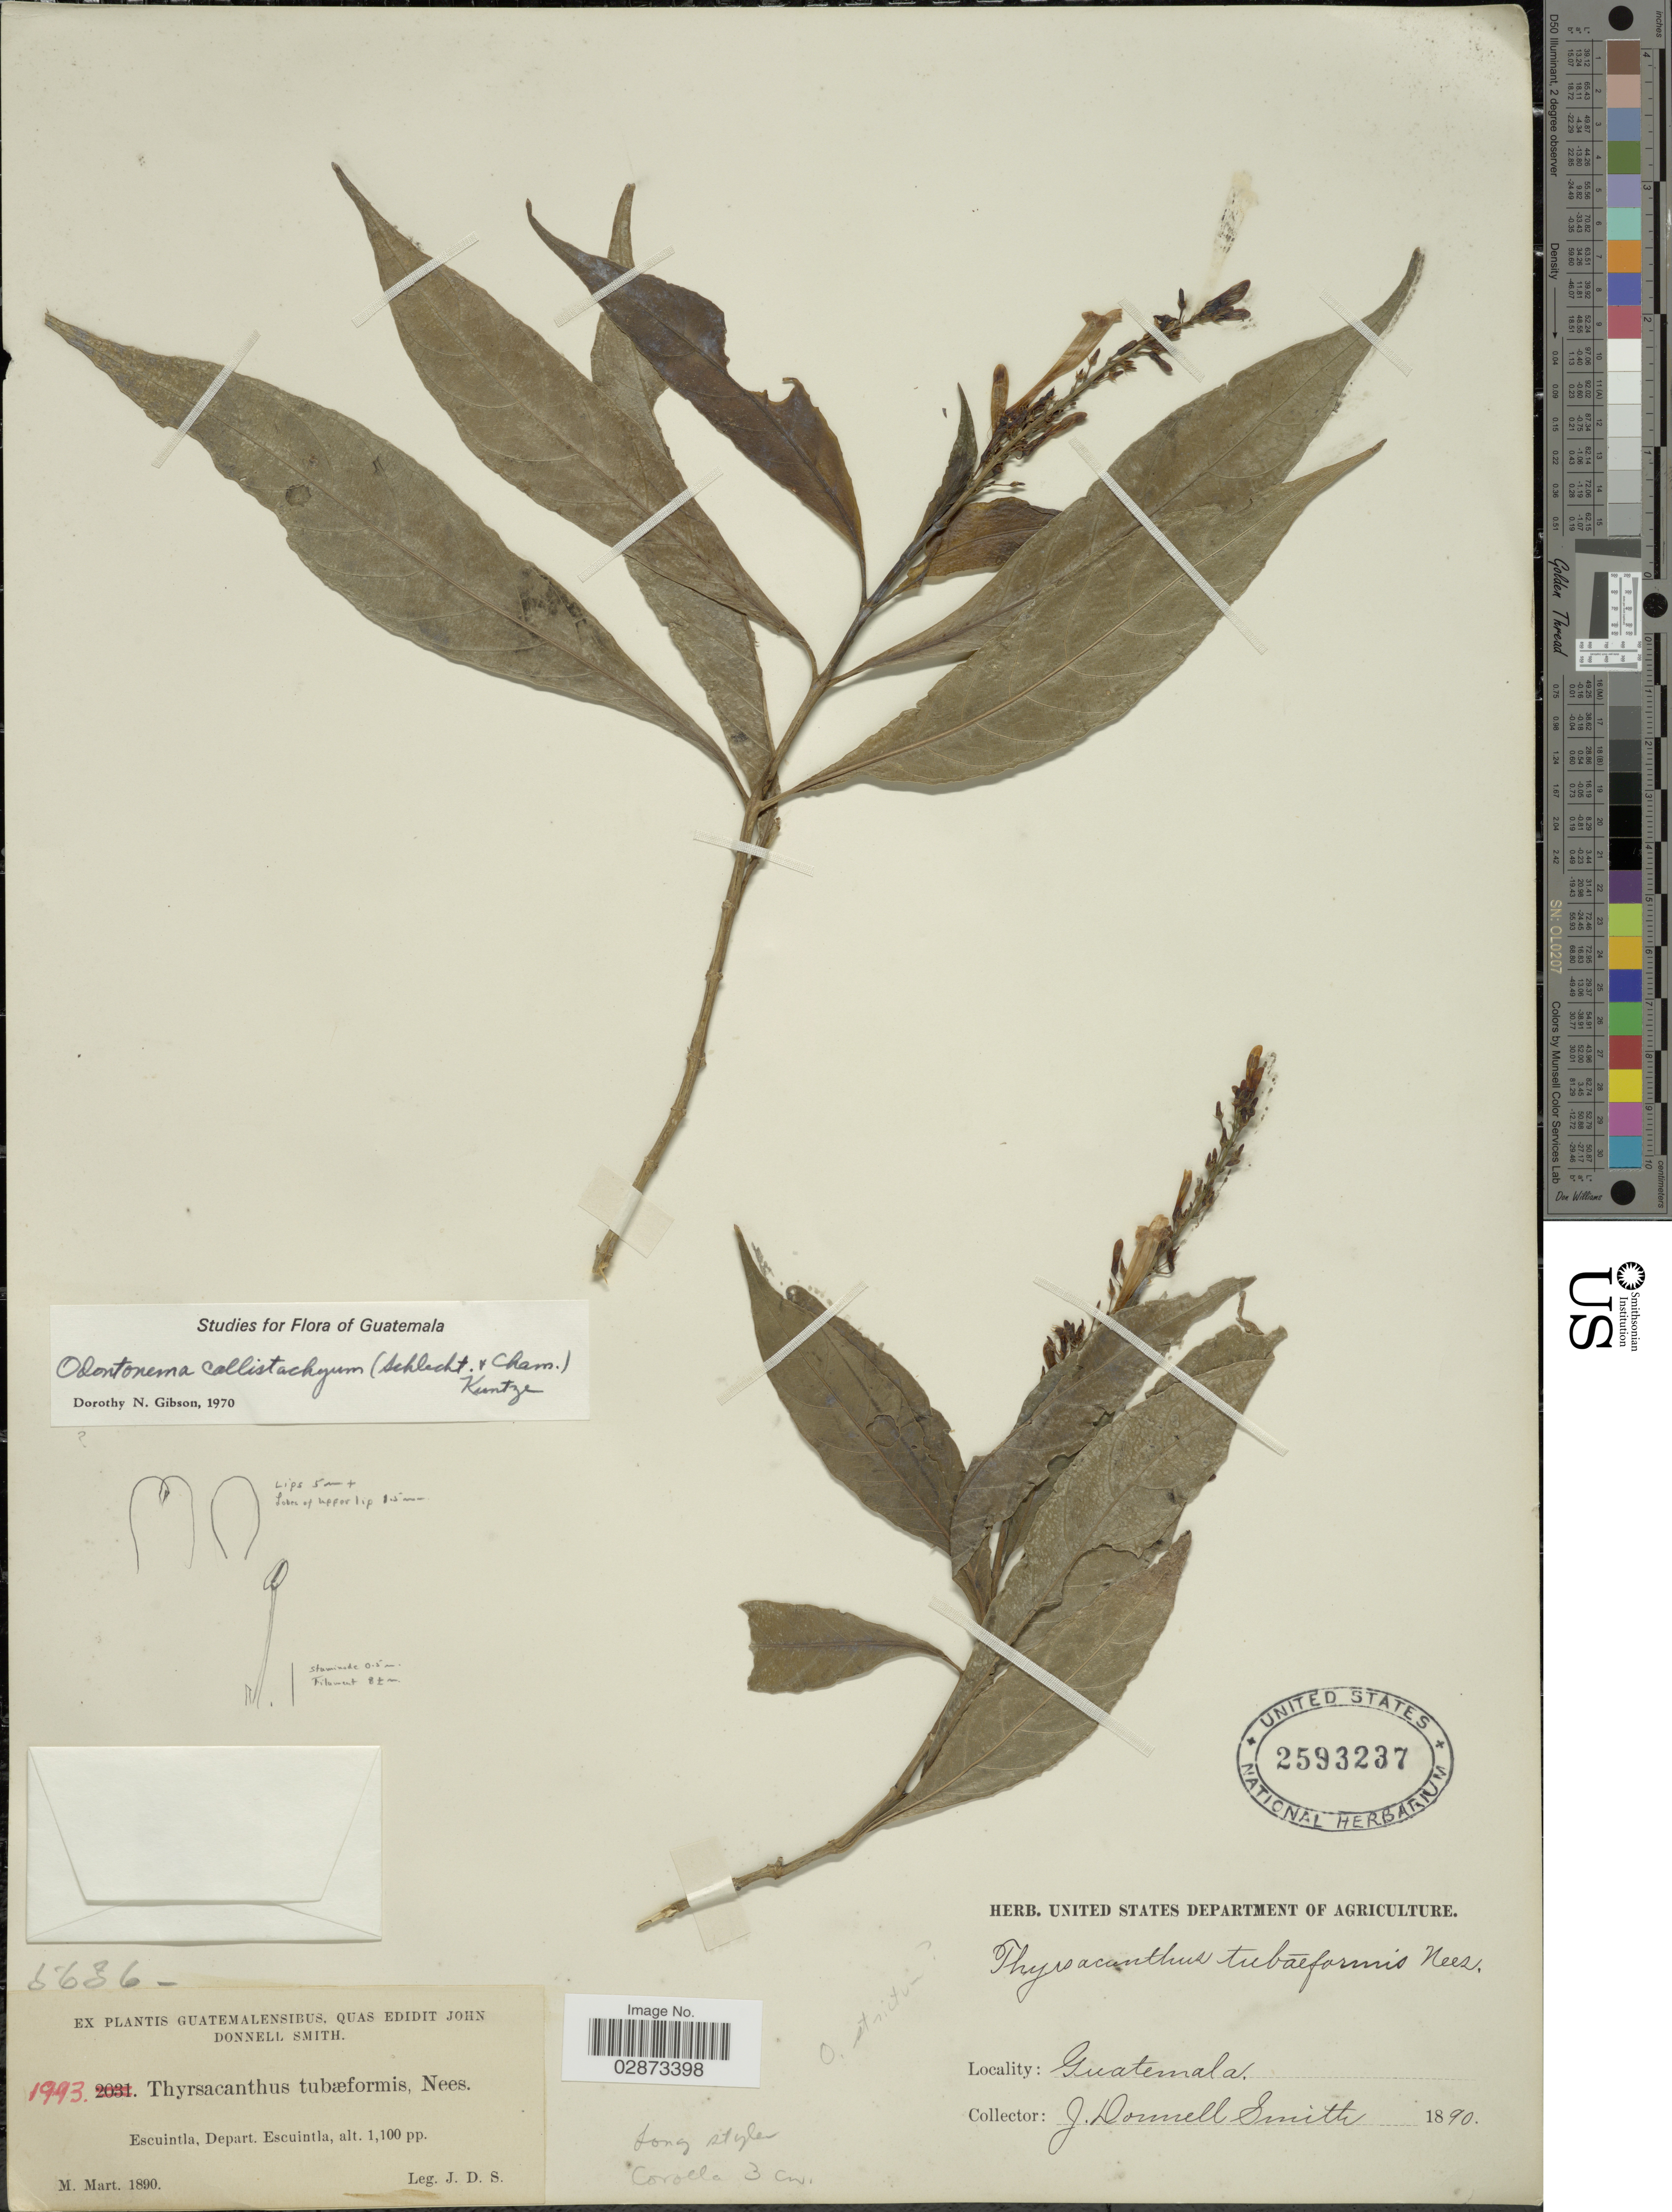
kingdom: Plantae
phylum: Tracheophyta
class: Magnoliopsida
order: Lamiales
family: Acanthaceae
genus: Odontonema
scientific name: Odontonema callistachyum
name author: (Schltdl. & Cham.) Kuntze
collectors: J. Donnell Smith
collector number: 1993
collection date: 1890-03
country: Guatemala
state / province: Escuintla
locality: Escuintla, Depart. Escuintla.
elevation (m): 335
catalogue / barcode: US 2593237